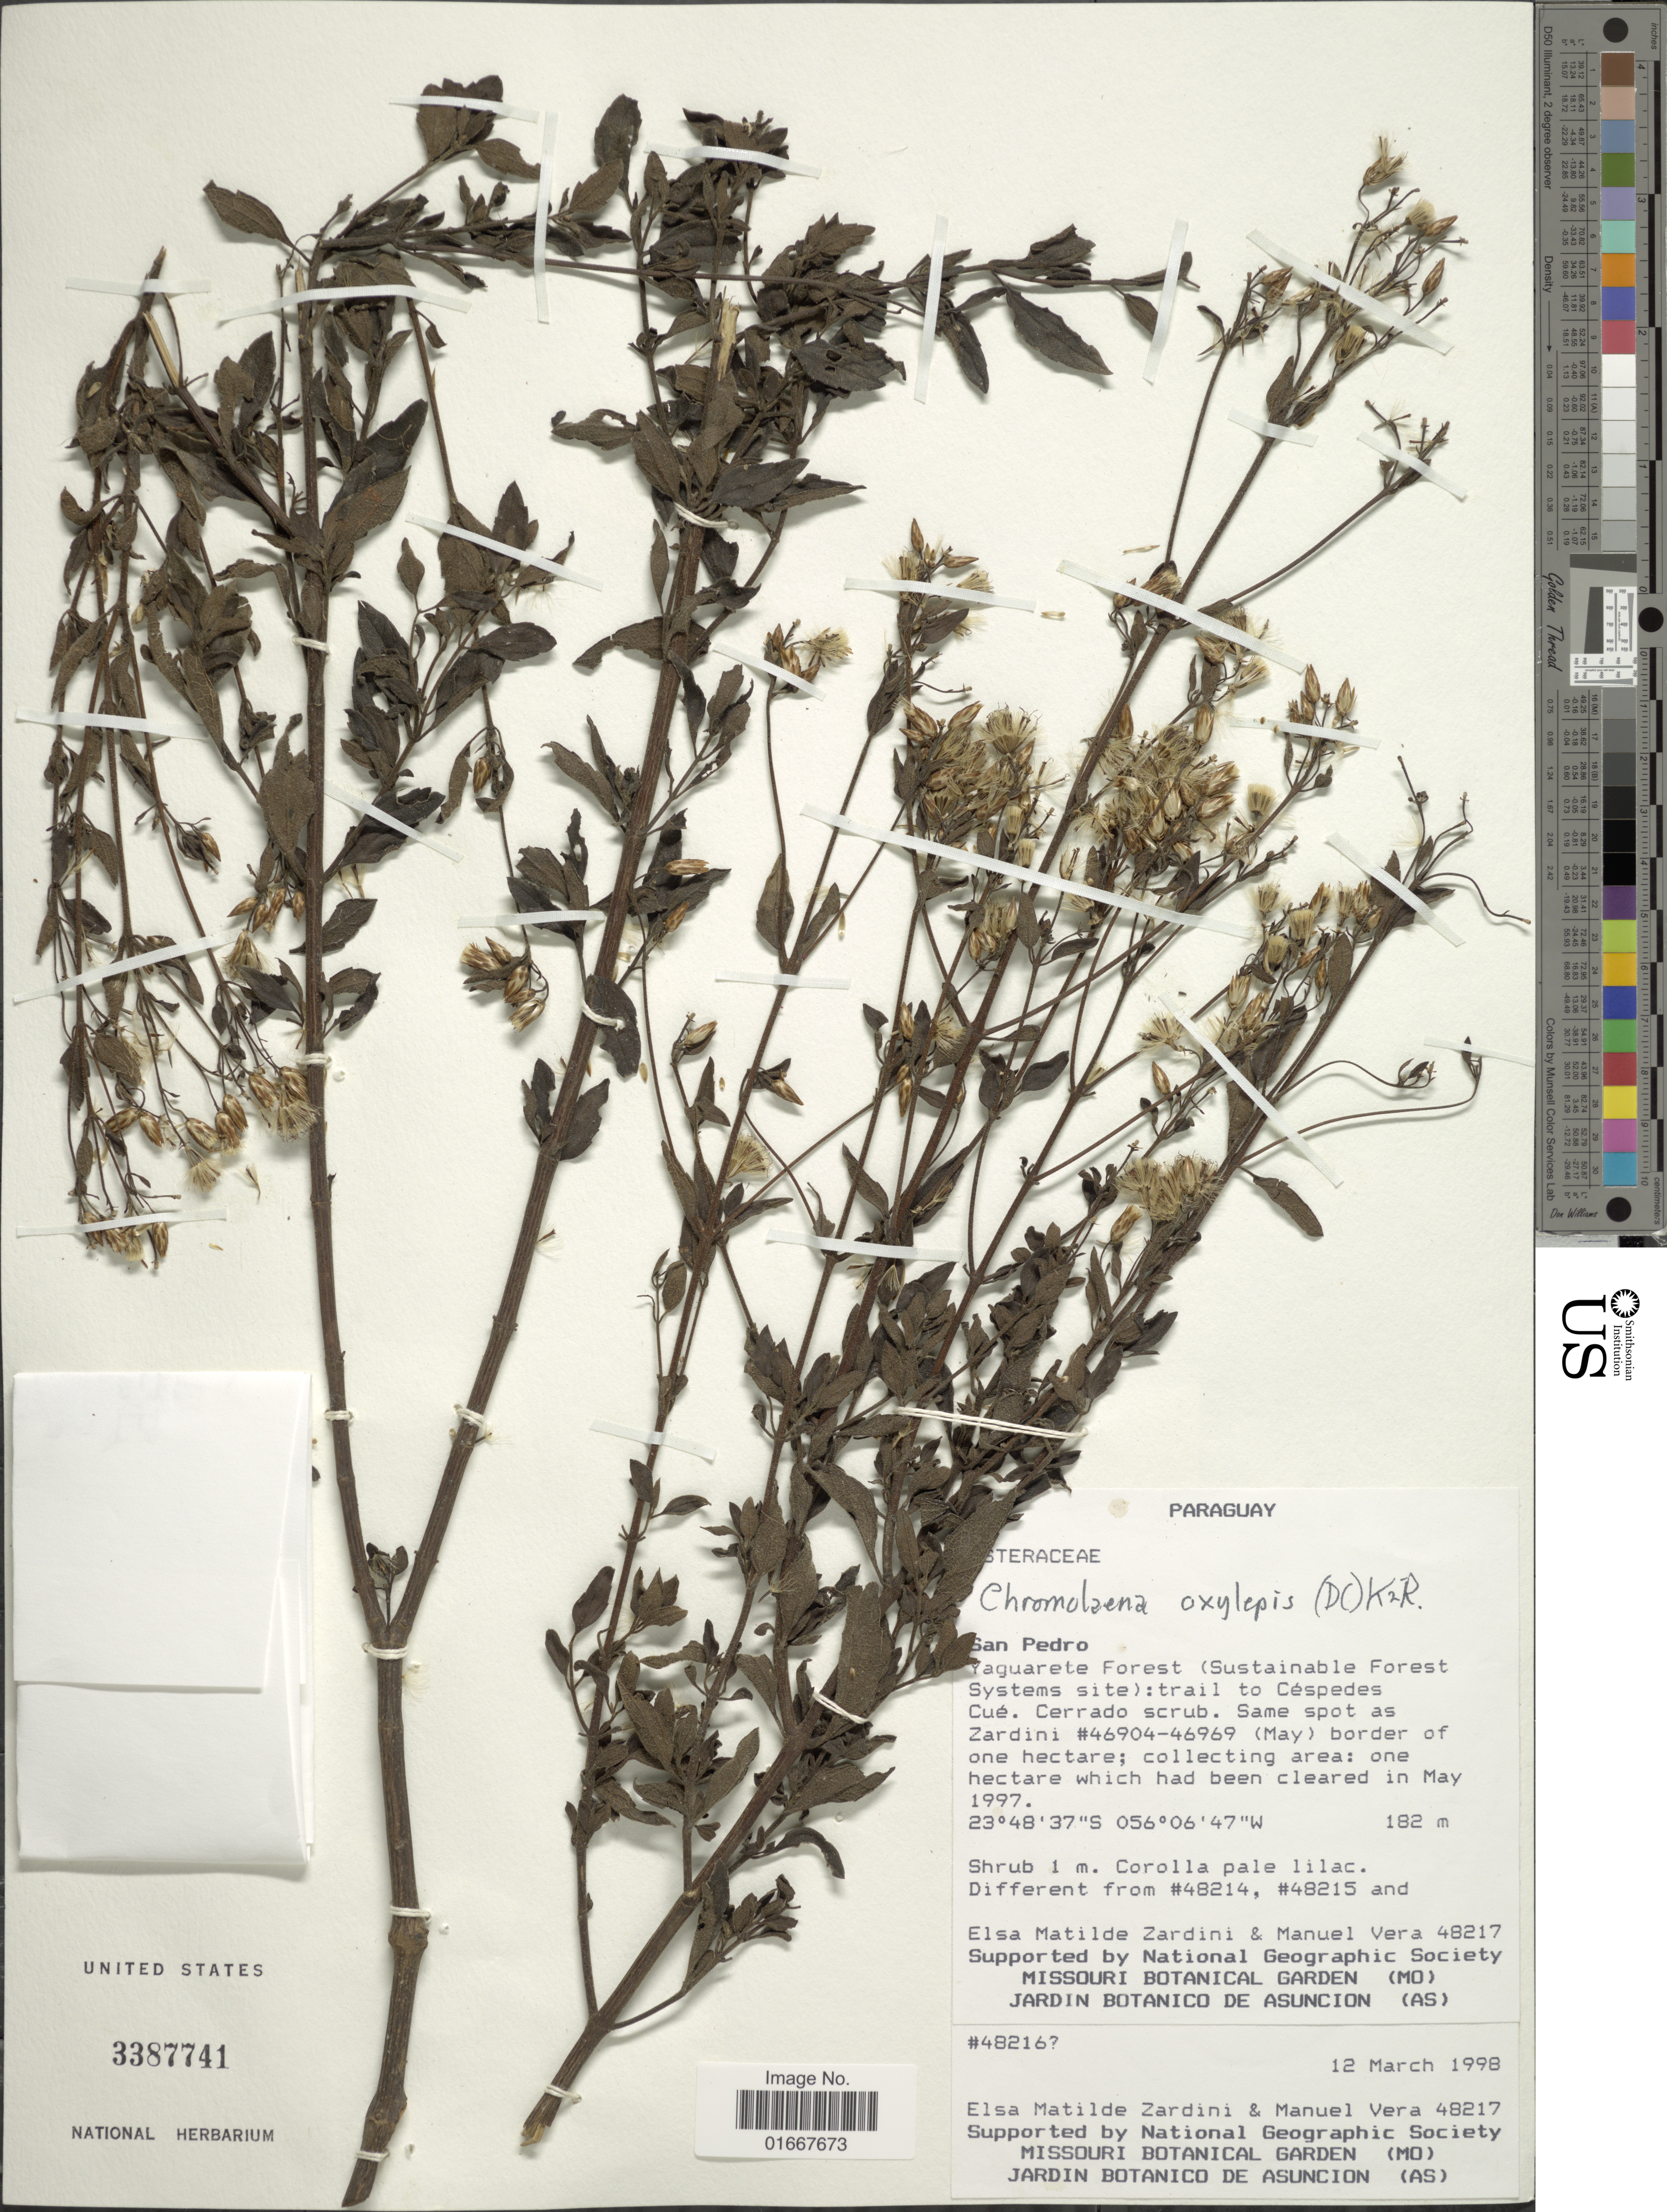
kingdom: Plantae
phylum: Tracheophyta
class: Magnoliopsida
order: Asterales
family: Asteraceae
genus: Chromolaena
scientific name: Chromolaena oxylepis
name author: (DC.) R.M. King & H. Rob.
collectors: E. M. Zardini & M. Vera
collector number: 48217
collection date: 1998-03-12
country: Paraguay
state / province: San Pedro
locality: Yaguarete Forest (Sustainable Forest Systems site): trail to Céspedes Cué. Cerrado scrub. Same spot as Zardini #46904-46969 (May) border of one hectare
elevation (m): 182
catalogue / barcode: US 3387741